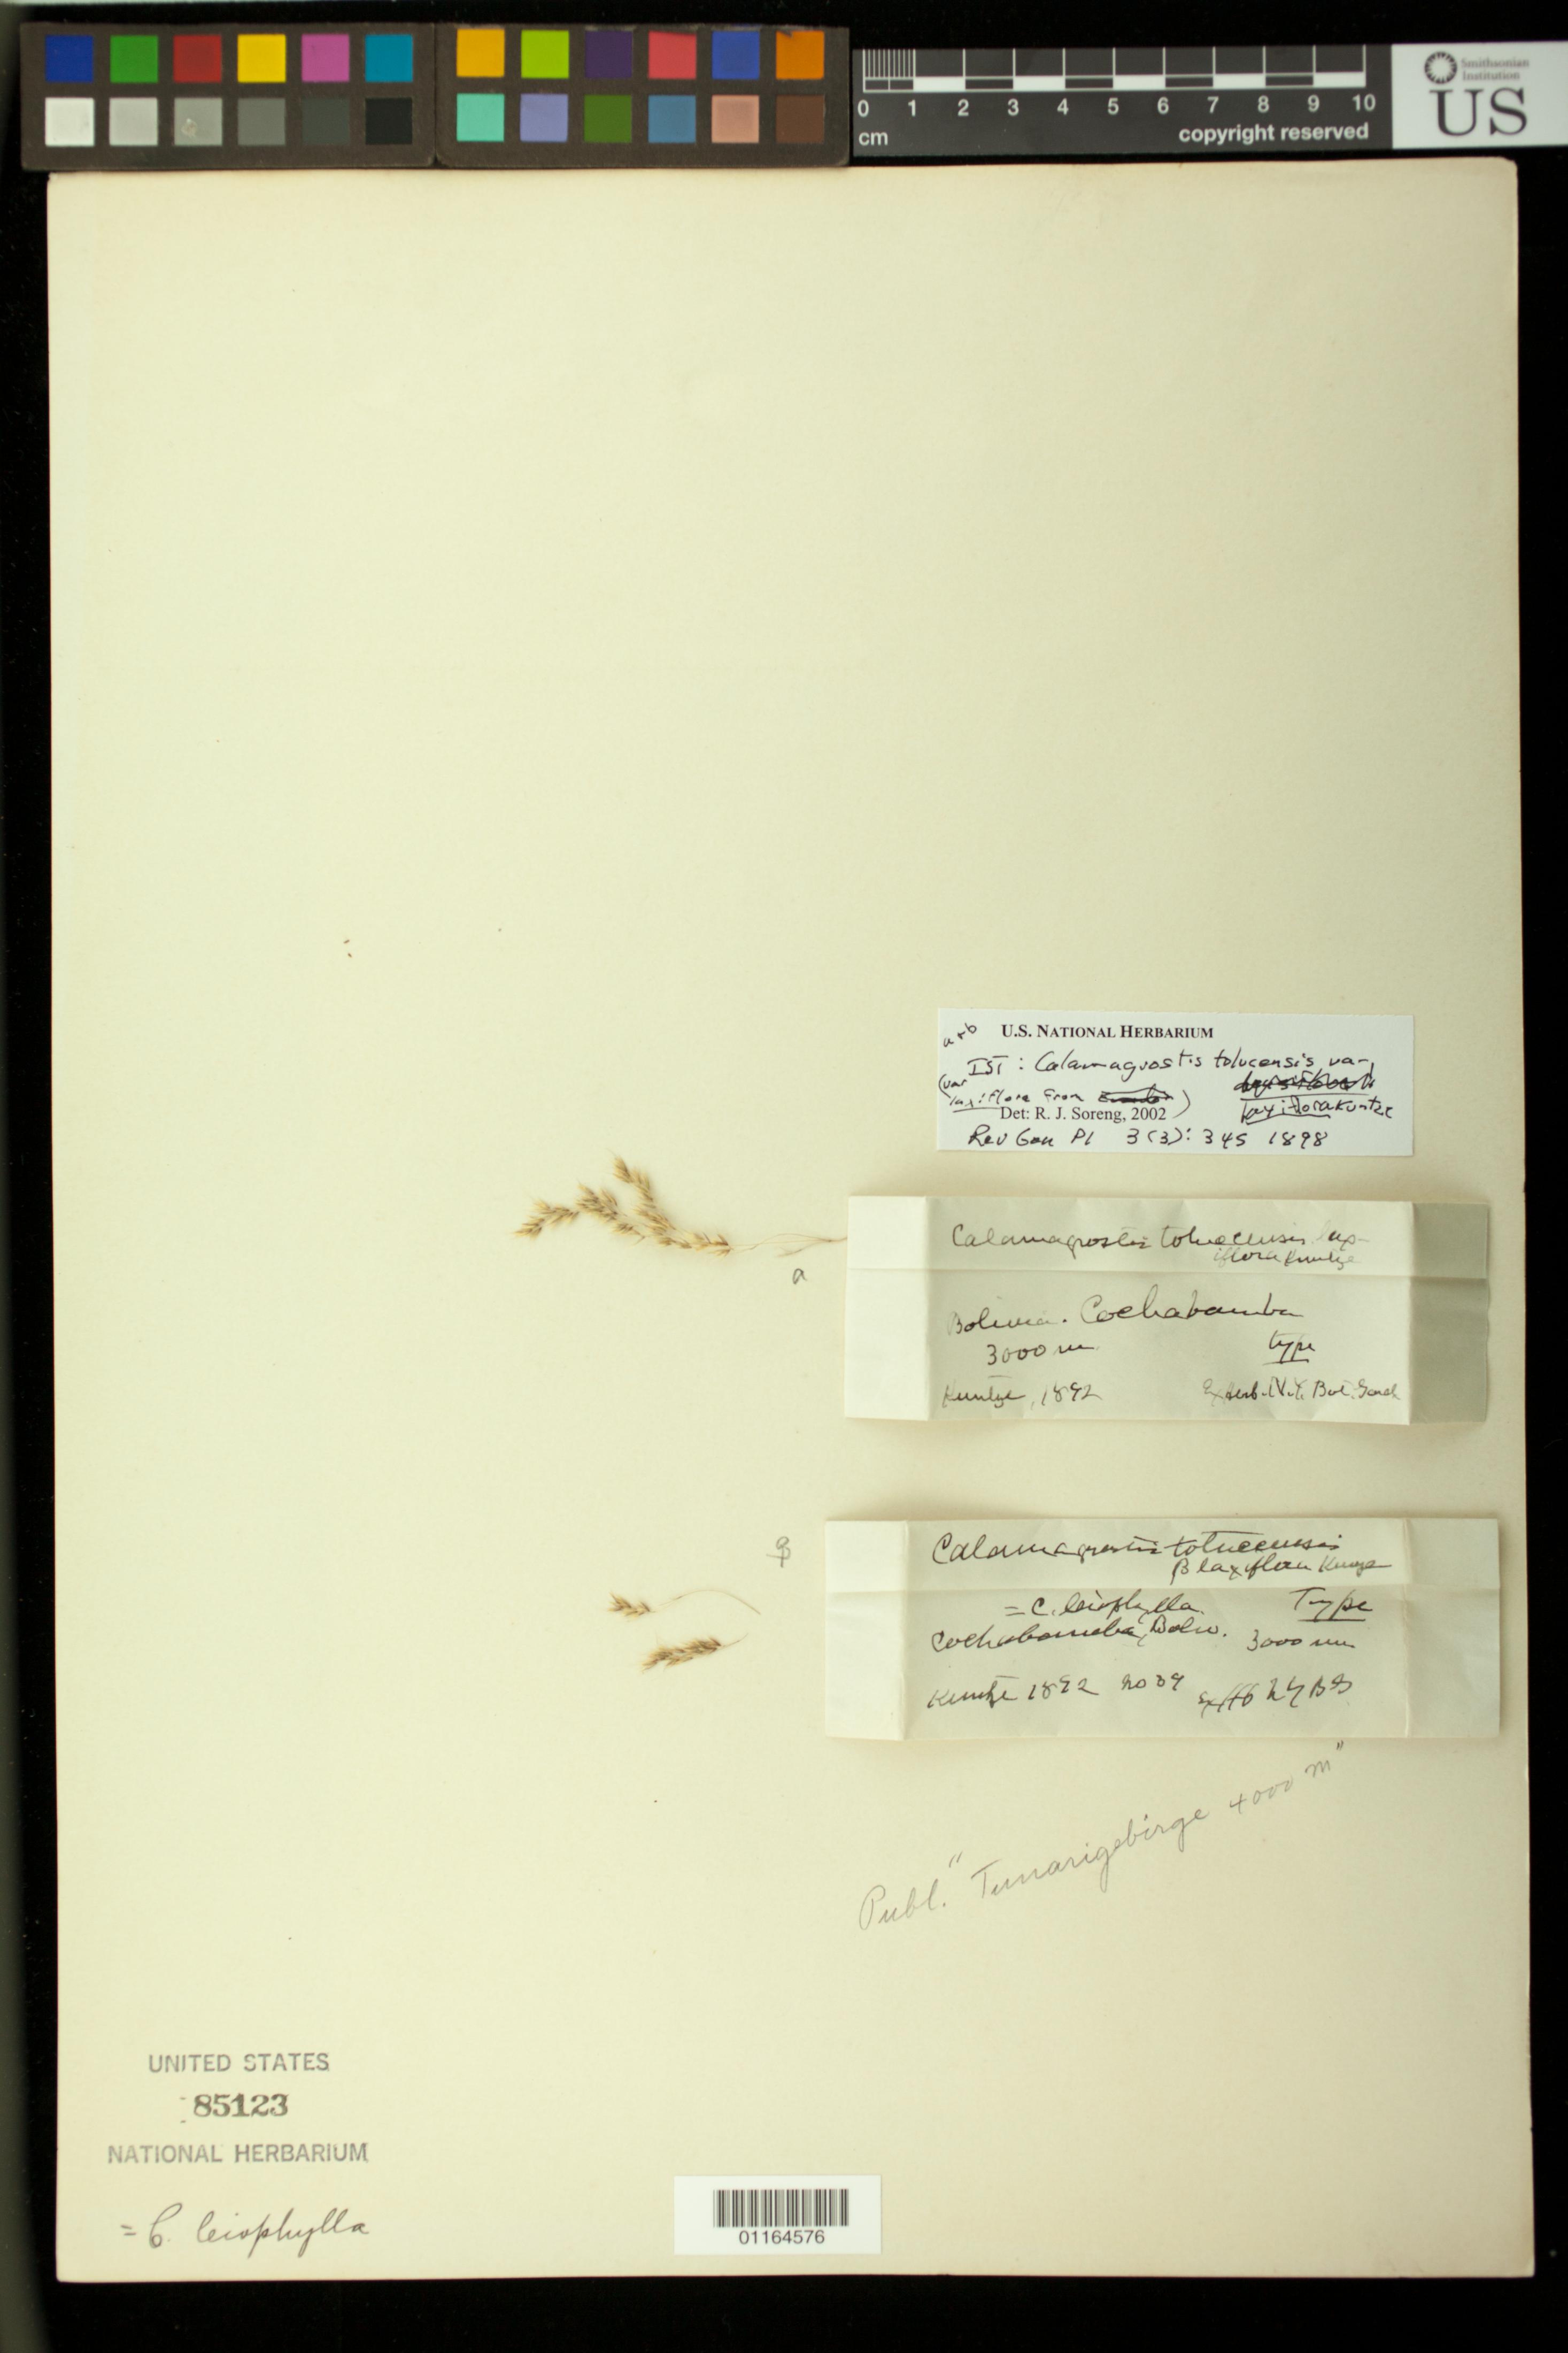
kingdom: Plantae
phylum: Tracheophyta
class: Liliopsida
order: Poales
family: Poaceae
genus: Calamagrostis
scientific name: Calamagrostis tolucensis var. laxiflora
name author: Kuntze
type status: Possible Type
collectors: C.E.O. Kuntze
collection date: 1892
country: Bolivia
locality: Cochabamba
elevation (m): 3000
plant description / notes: Fragmentary material of type specimens ex herb. NY. Possibly original material but dubiously types; protologue cites "Bolivia: Tunarigebirge 4000 m."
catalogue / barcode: US 85123